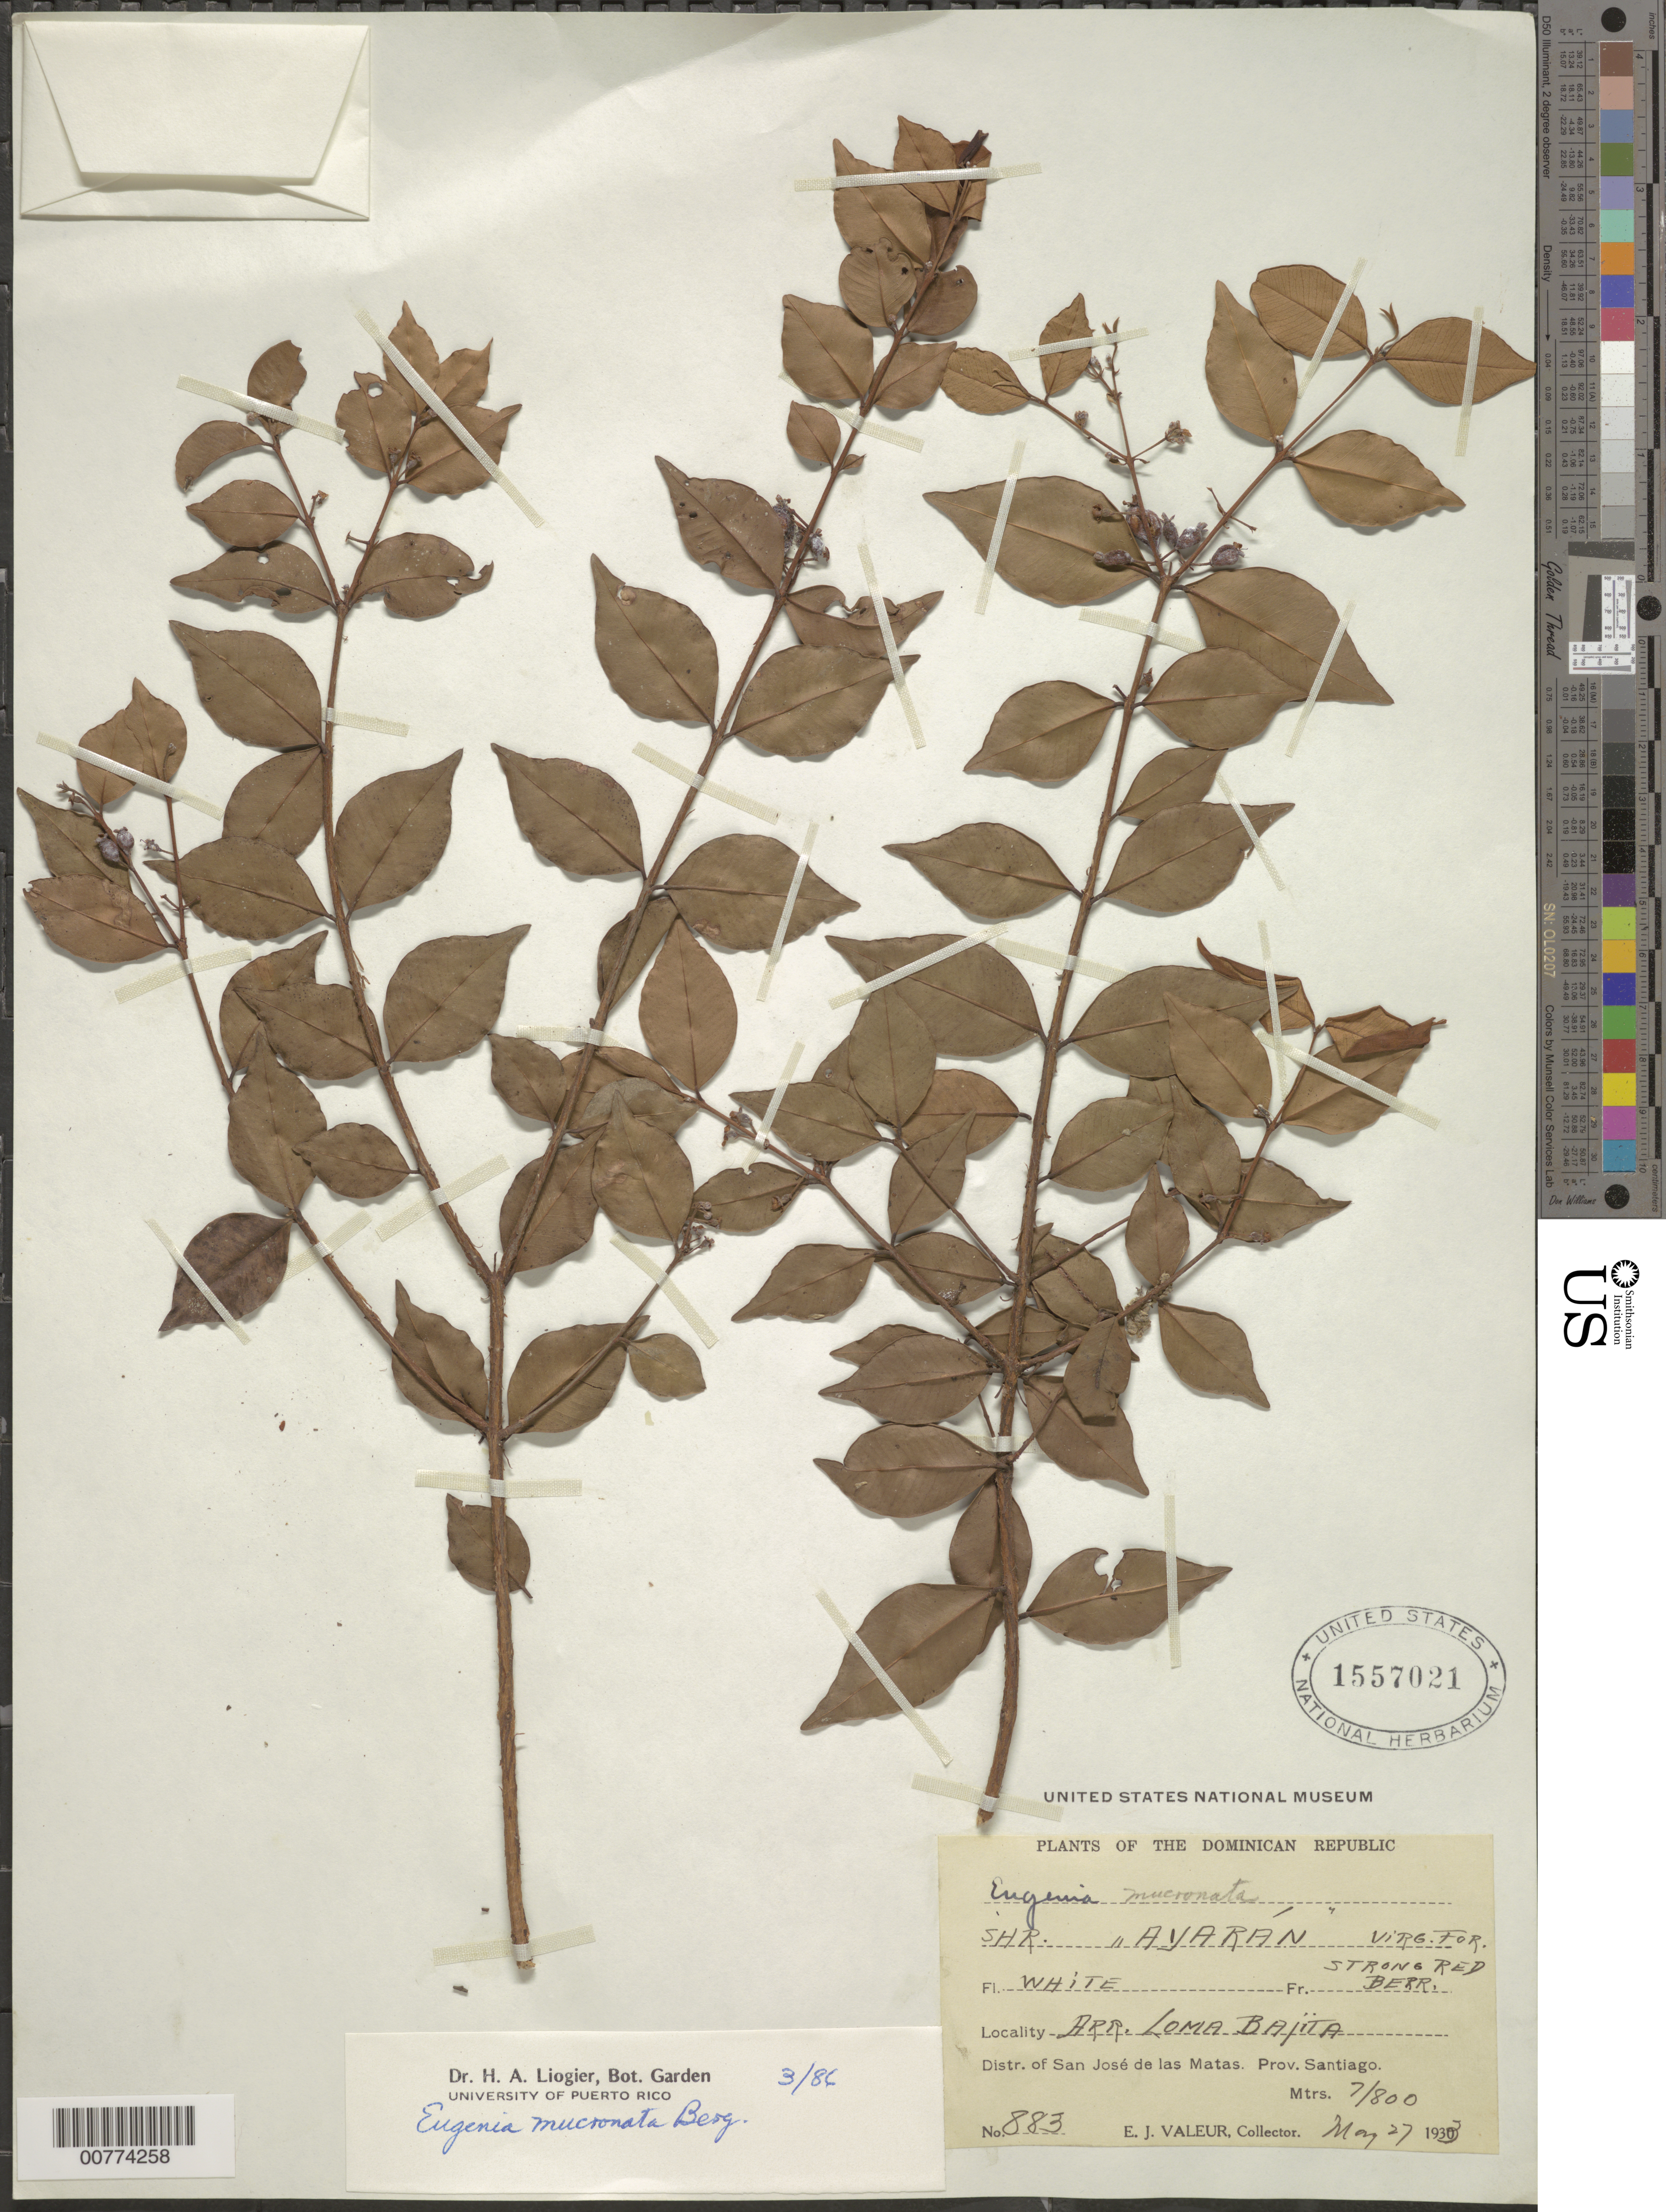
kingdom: Plantae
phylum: Tracheophyta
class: Magnoliopsida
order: Myrtales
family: Myrtaceae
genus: Eugenia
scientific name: Eugenia mucronata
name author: O. Berg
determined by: Liogier, Alain H.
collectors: E. Valeur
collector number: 883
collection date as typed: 27 May 1933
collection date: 1933-05-27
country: Dominican Republic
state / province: Santiago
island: Hispaniola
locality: San José de las Matas, Arroyo Loma Bajita.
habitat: Virgin forest.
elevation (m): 700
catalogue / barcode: US 1557021